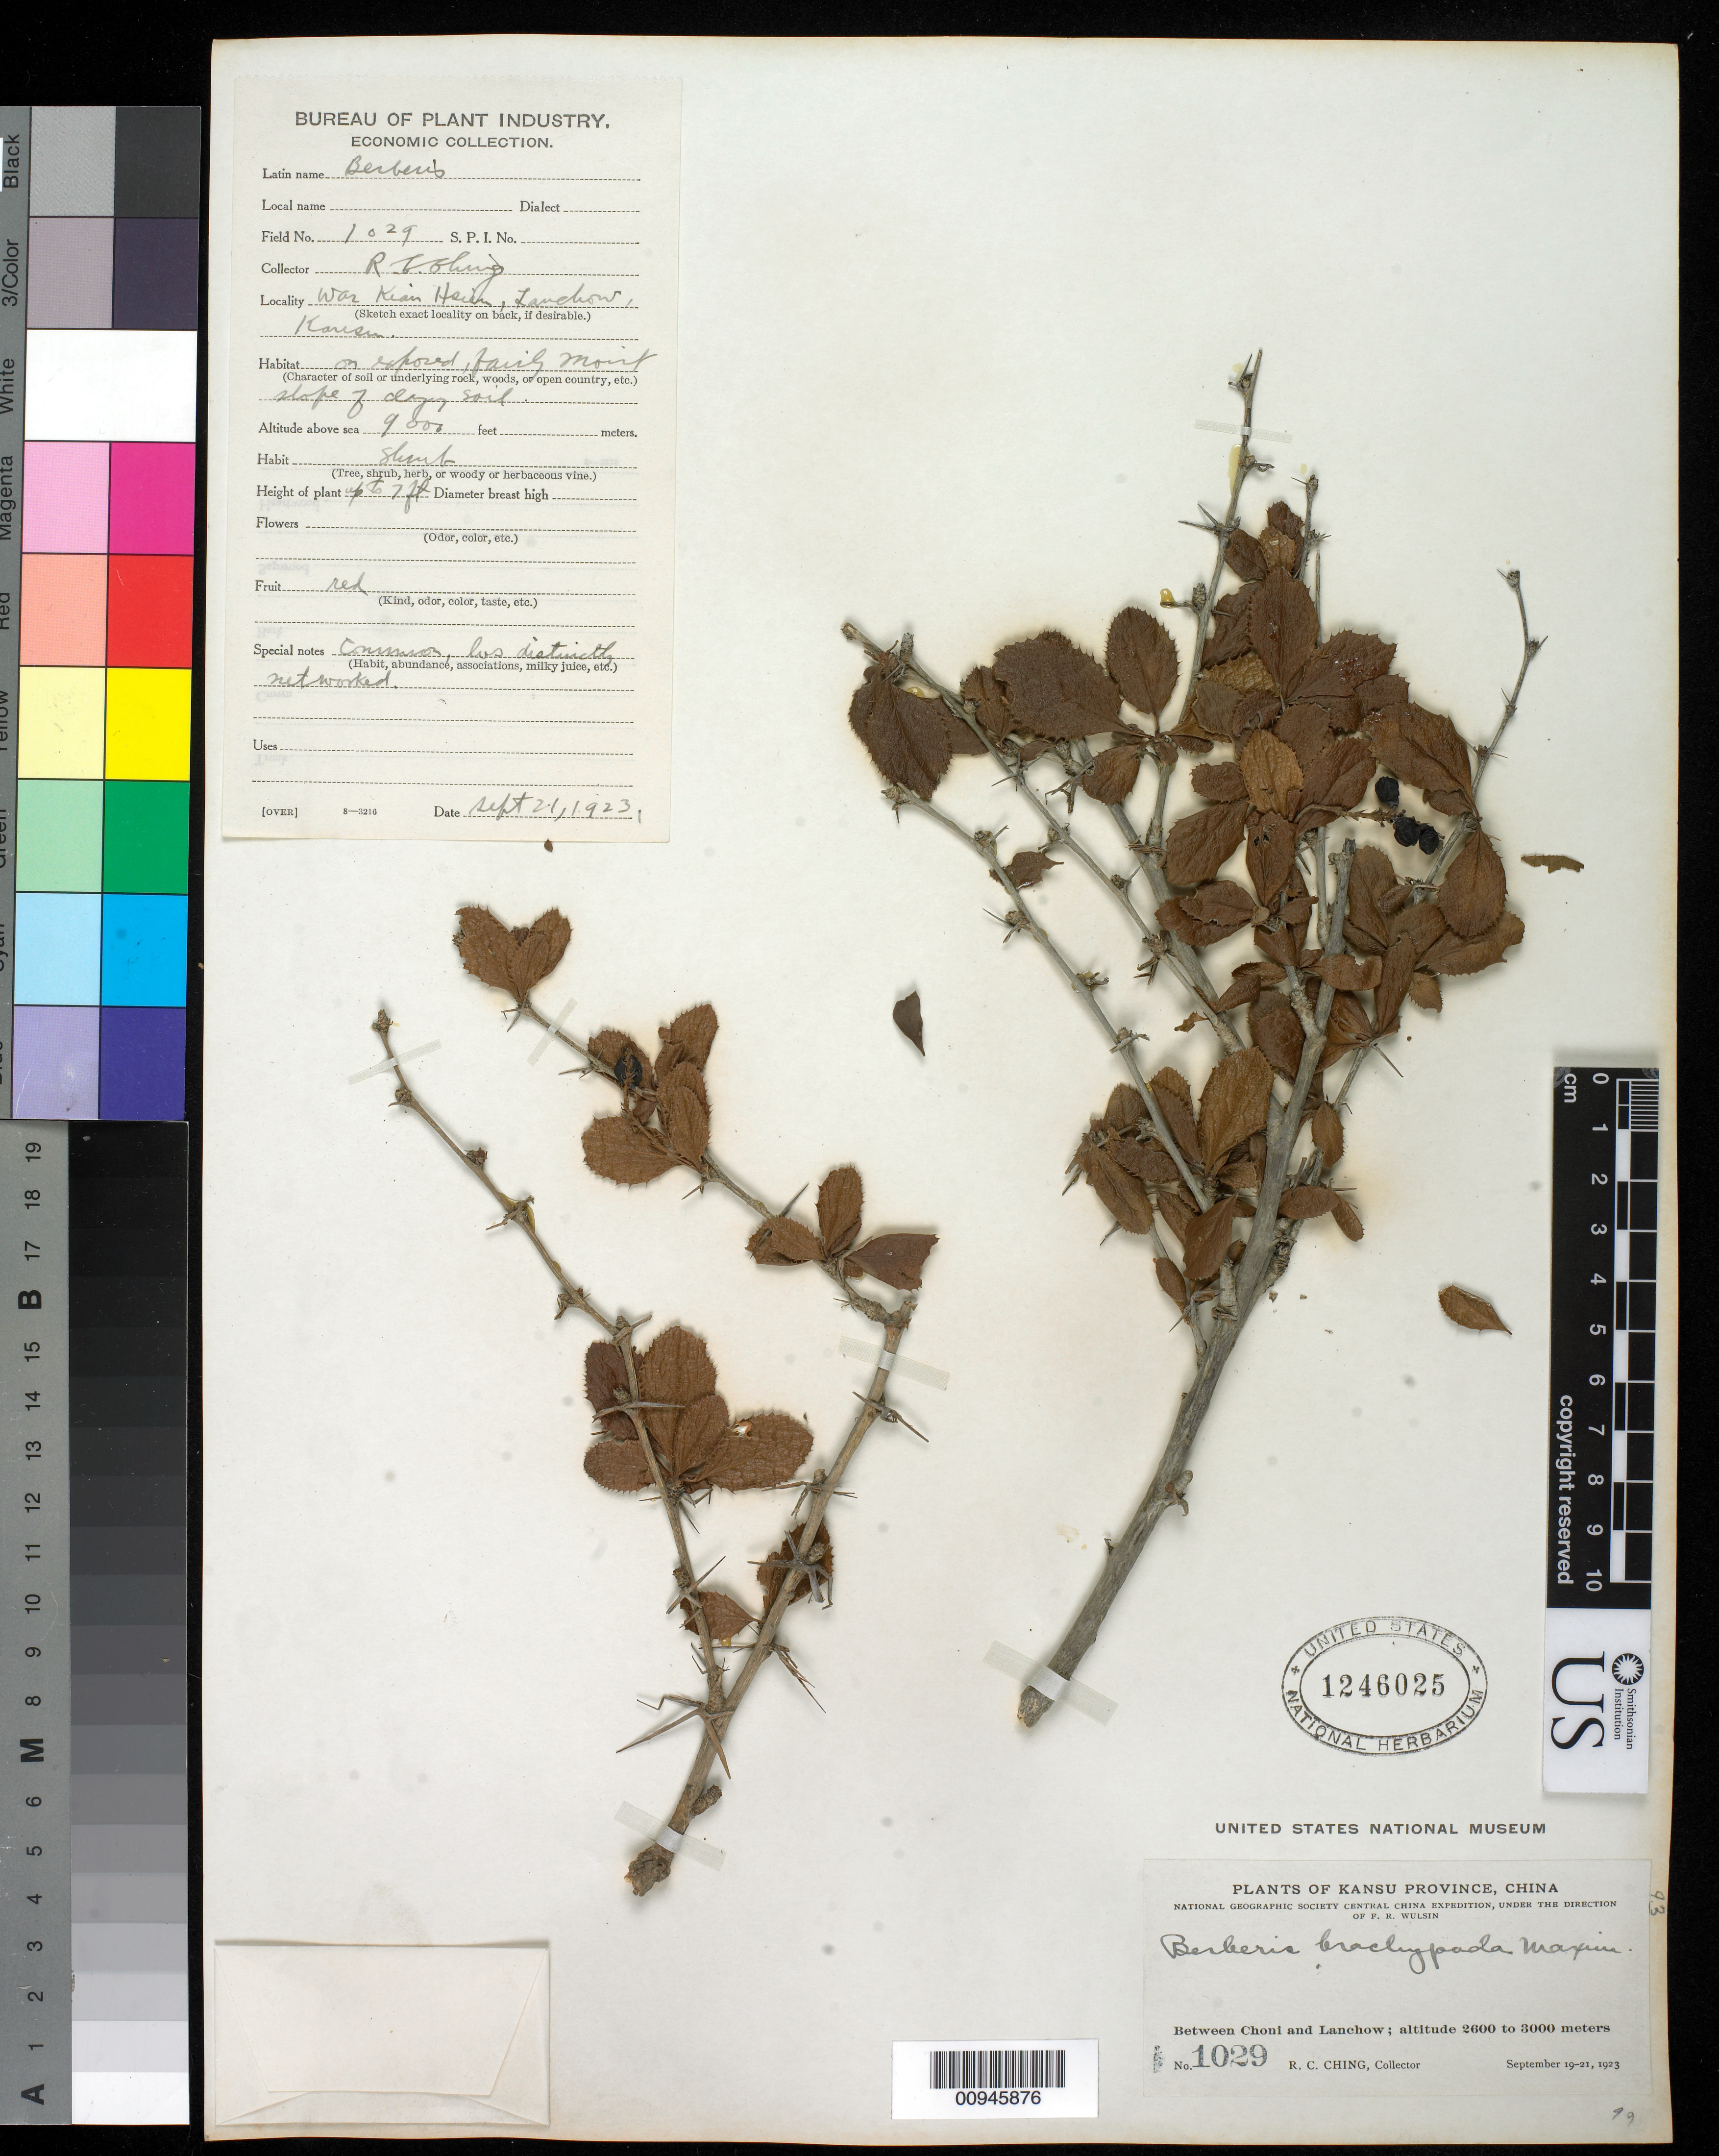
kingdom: Plantae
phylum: Tracheophyta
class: Magnoliopsida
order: Ranunculales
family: Berberidaceae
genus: Berberis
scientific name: Berberis brachypoda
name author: Maxim.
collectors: R. C. Ching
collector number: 1029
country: China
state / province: Gansu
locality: Between Cgoul and Lanchow, was Kian Hsien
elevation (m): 2743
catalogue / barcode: US 1246025